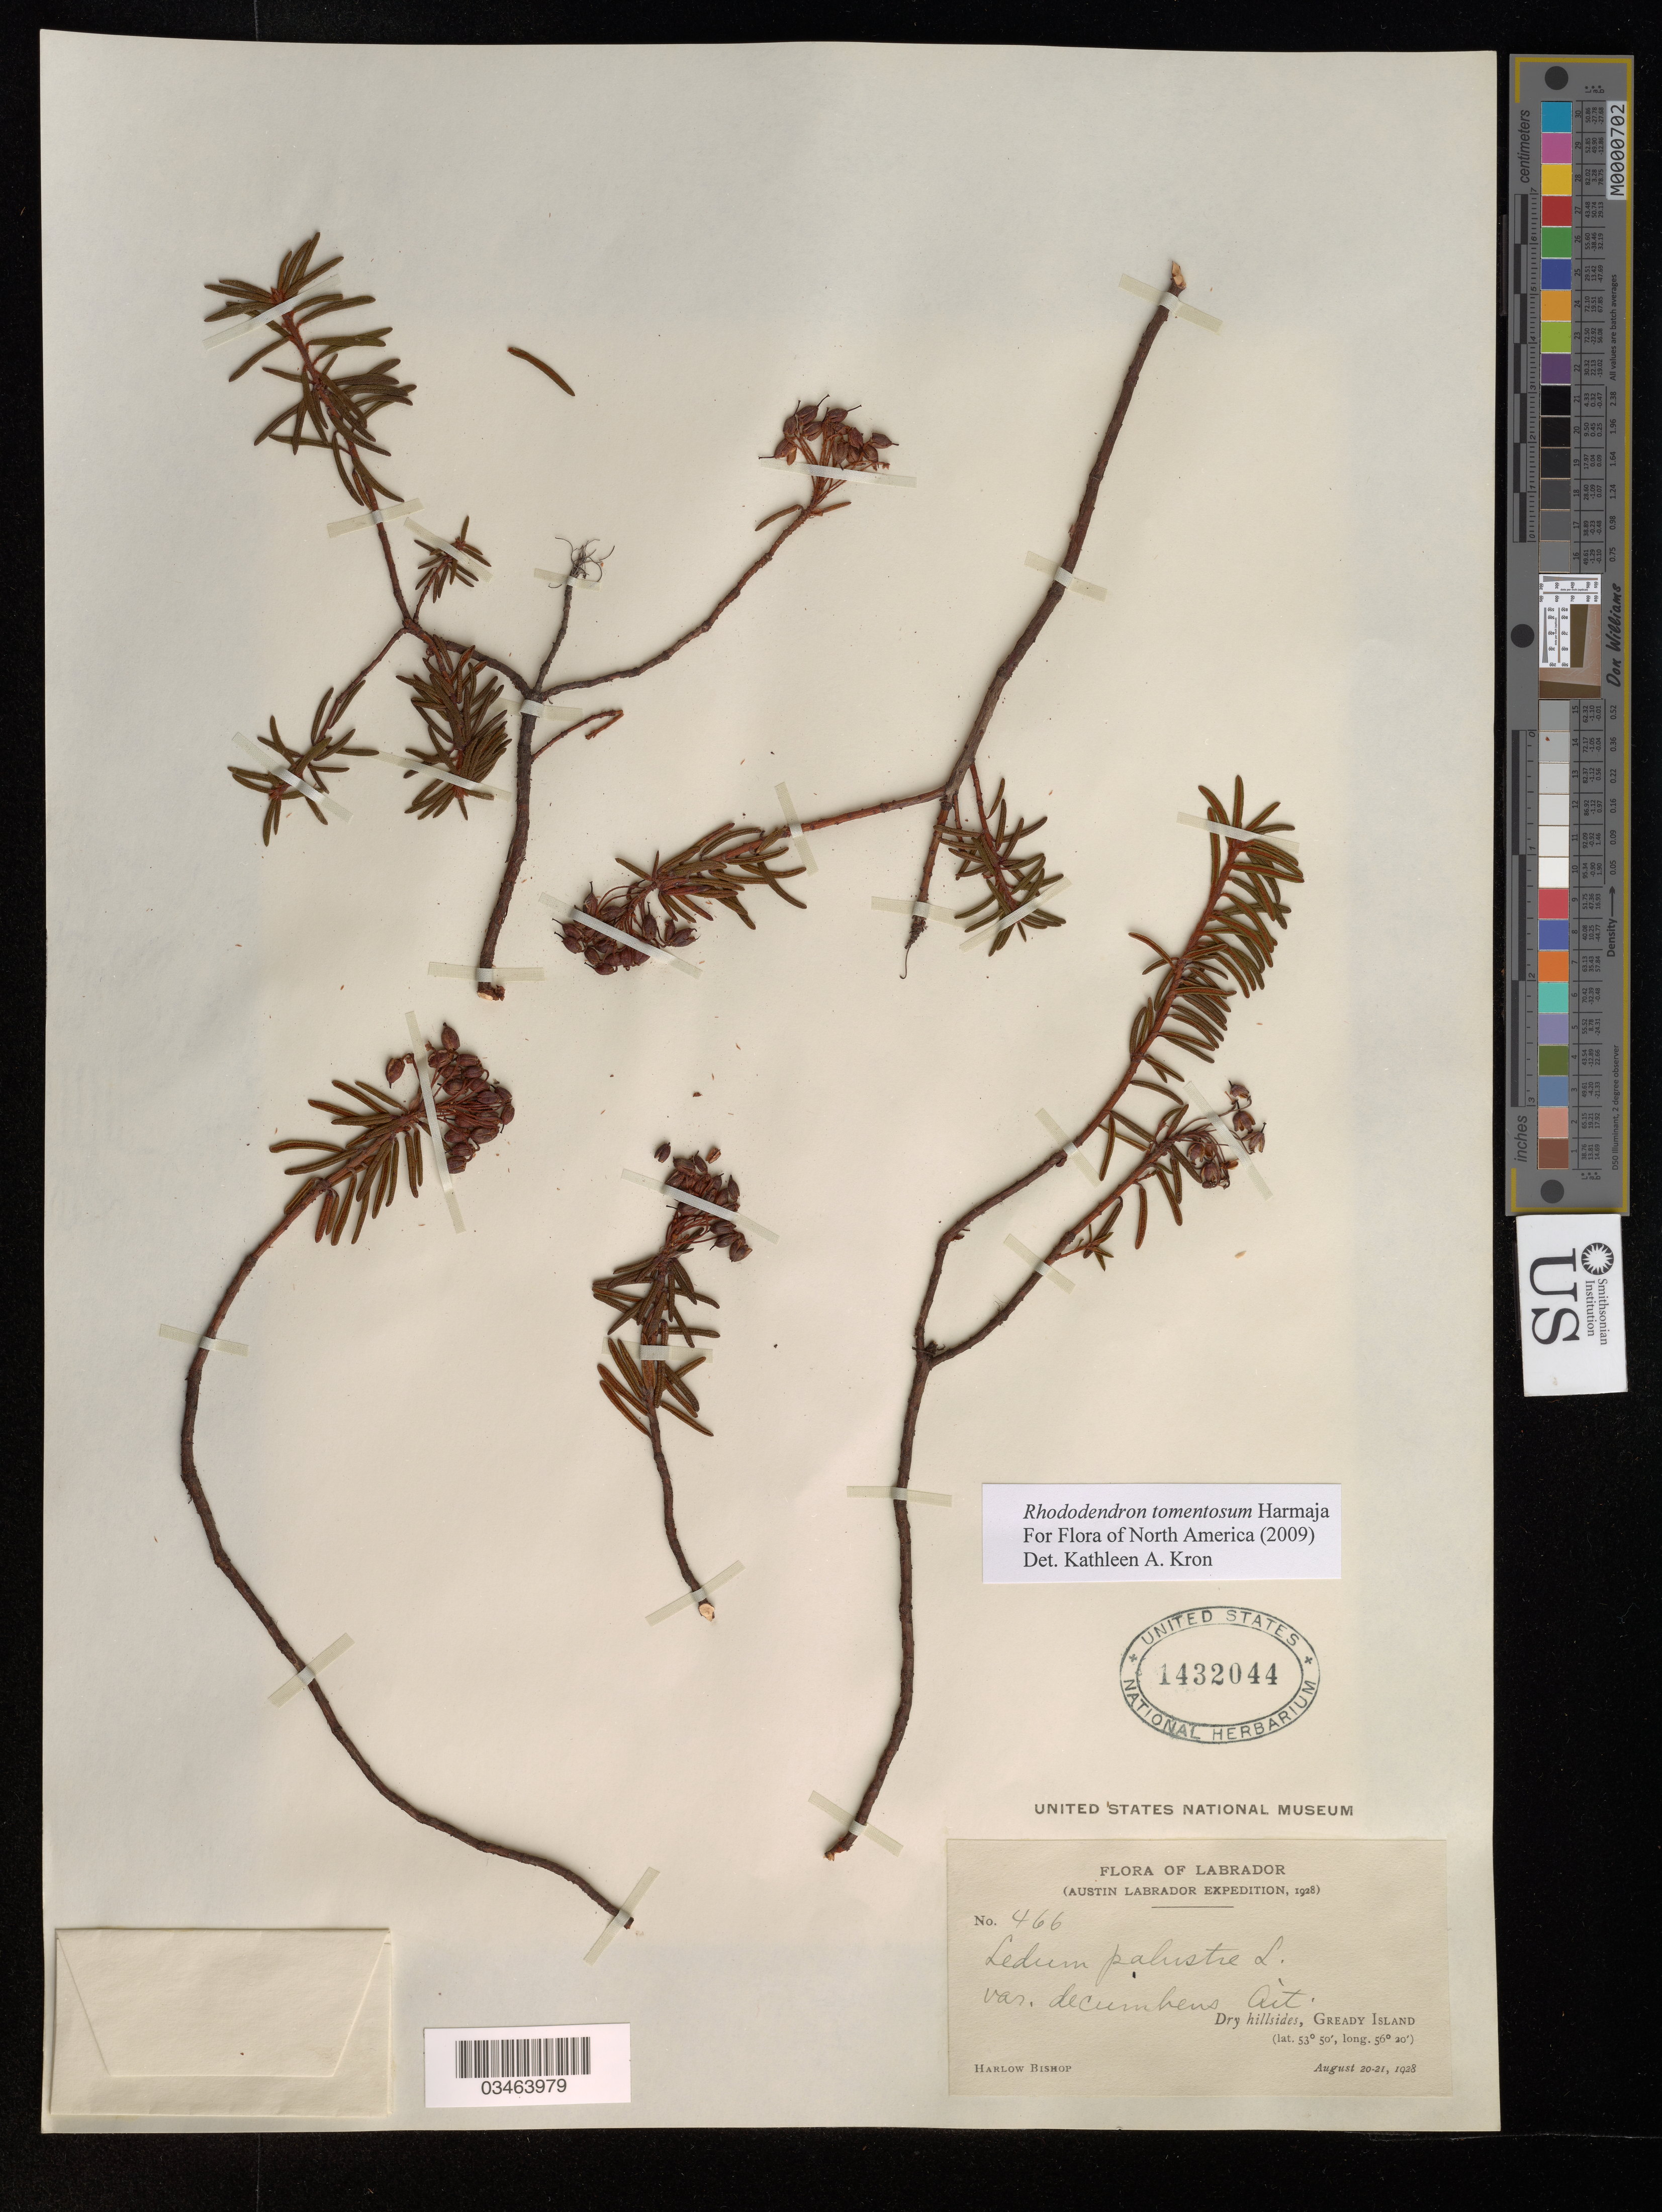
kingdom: Plantae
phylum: Tracheophyta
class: Magnoliopsida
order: Ericales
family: Ericaceae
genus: Rhododendron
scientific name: Rhododendron tomentosum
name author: Harmaja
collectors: H. Bishop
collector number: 466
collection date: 1928-08-20/1928-08-21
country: Canada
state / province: Newfoundland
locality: Labrador. (Austin Labrador). Dry hillsides, Gready Island.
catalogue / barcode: US 1432044